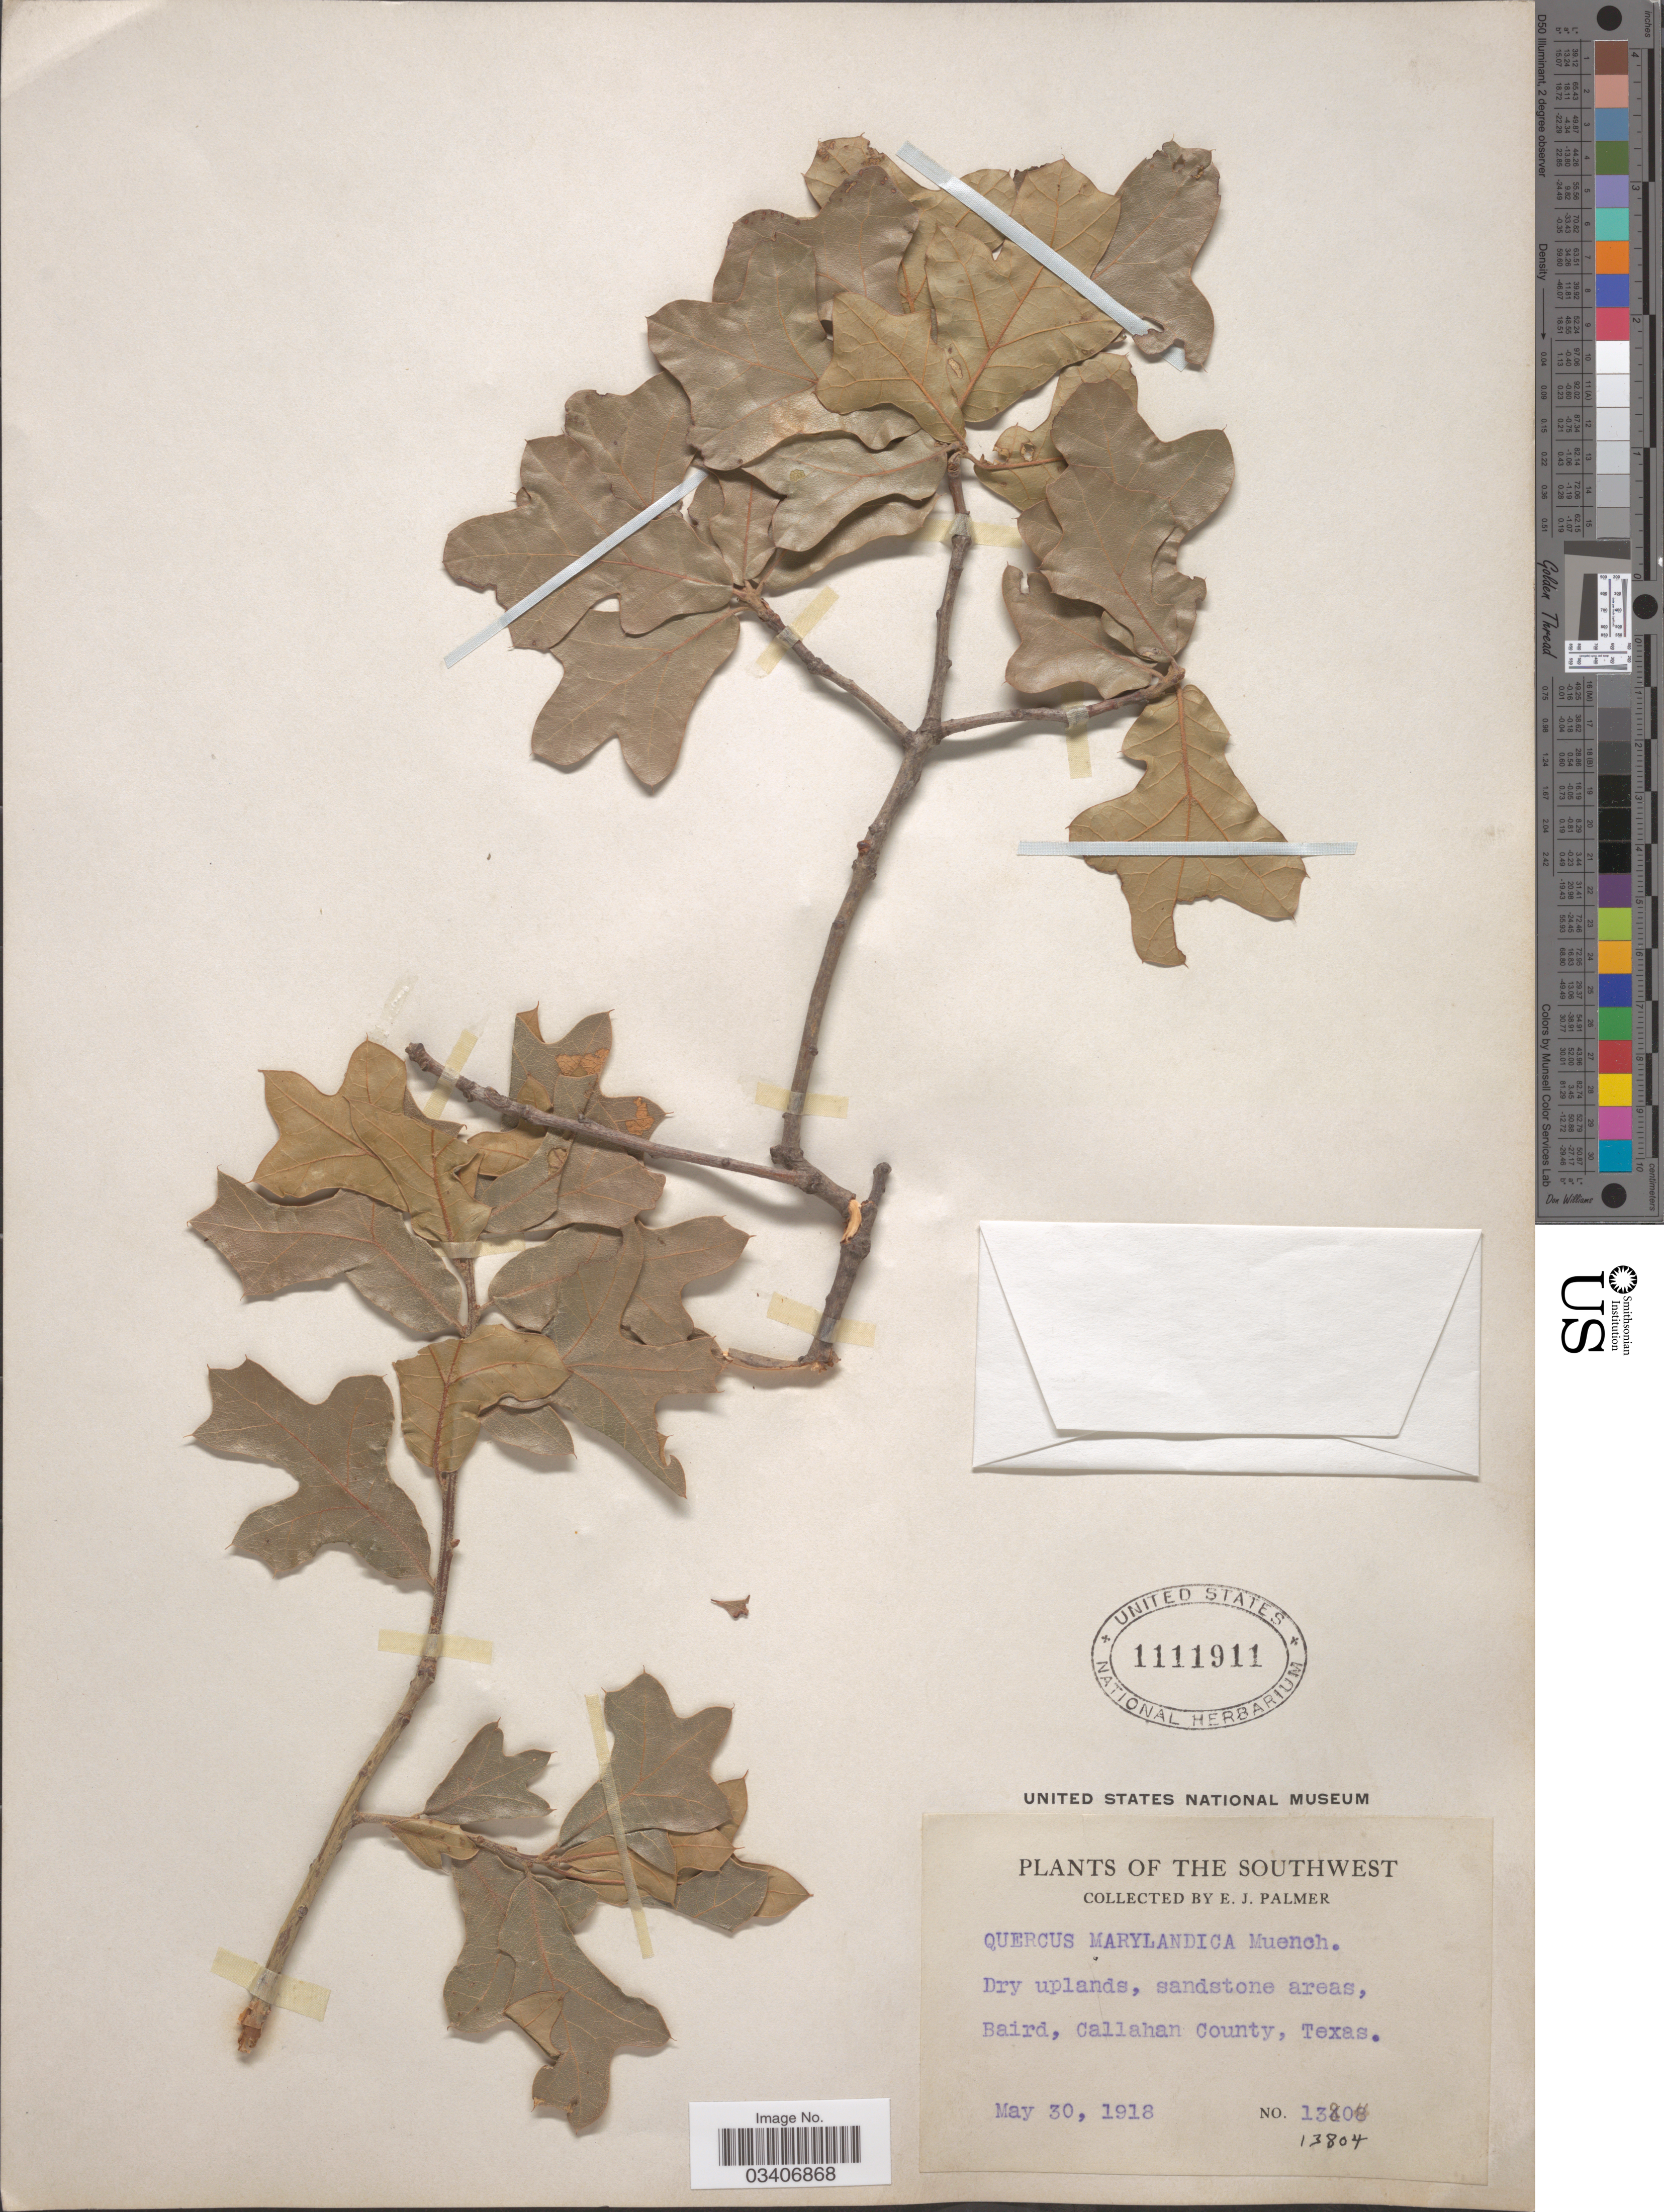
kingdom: Plantae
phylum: Tracheophyta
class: Magnoliopsida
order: Fagales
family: Fagaceae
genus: Quercus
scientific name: Quercus marilandica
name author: (L.) Münchh.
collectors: E. J. Palmer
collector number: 13804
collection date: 1918-05-30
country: United States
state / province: Texas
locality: The Southwest. Baird, Callahan County.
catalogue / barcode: US 1111911